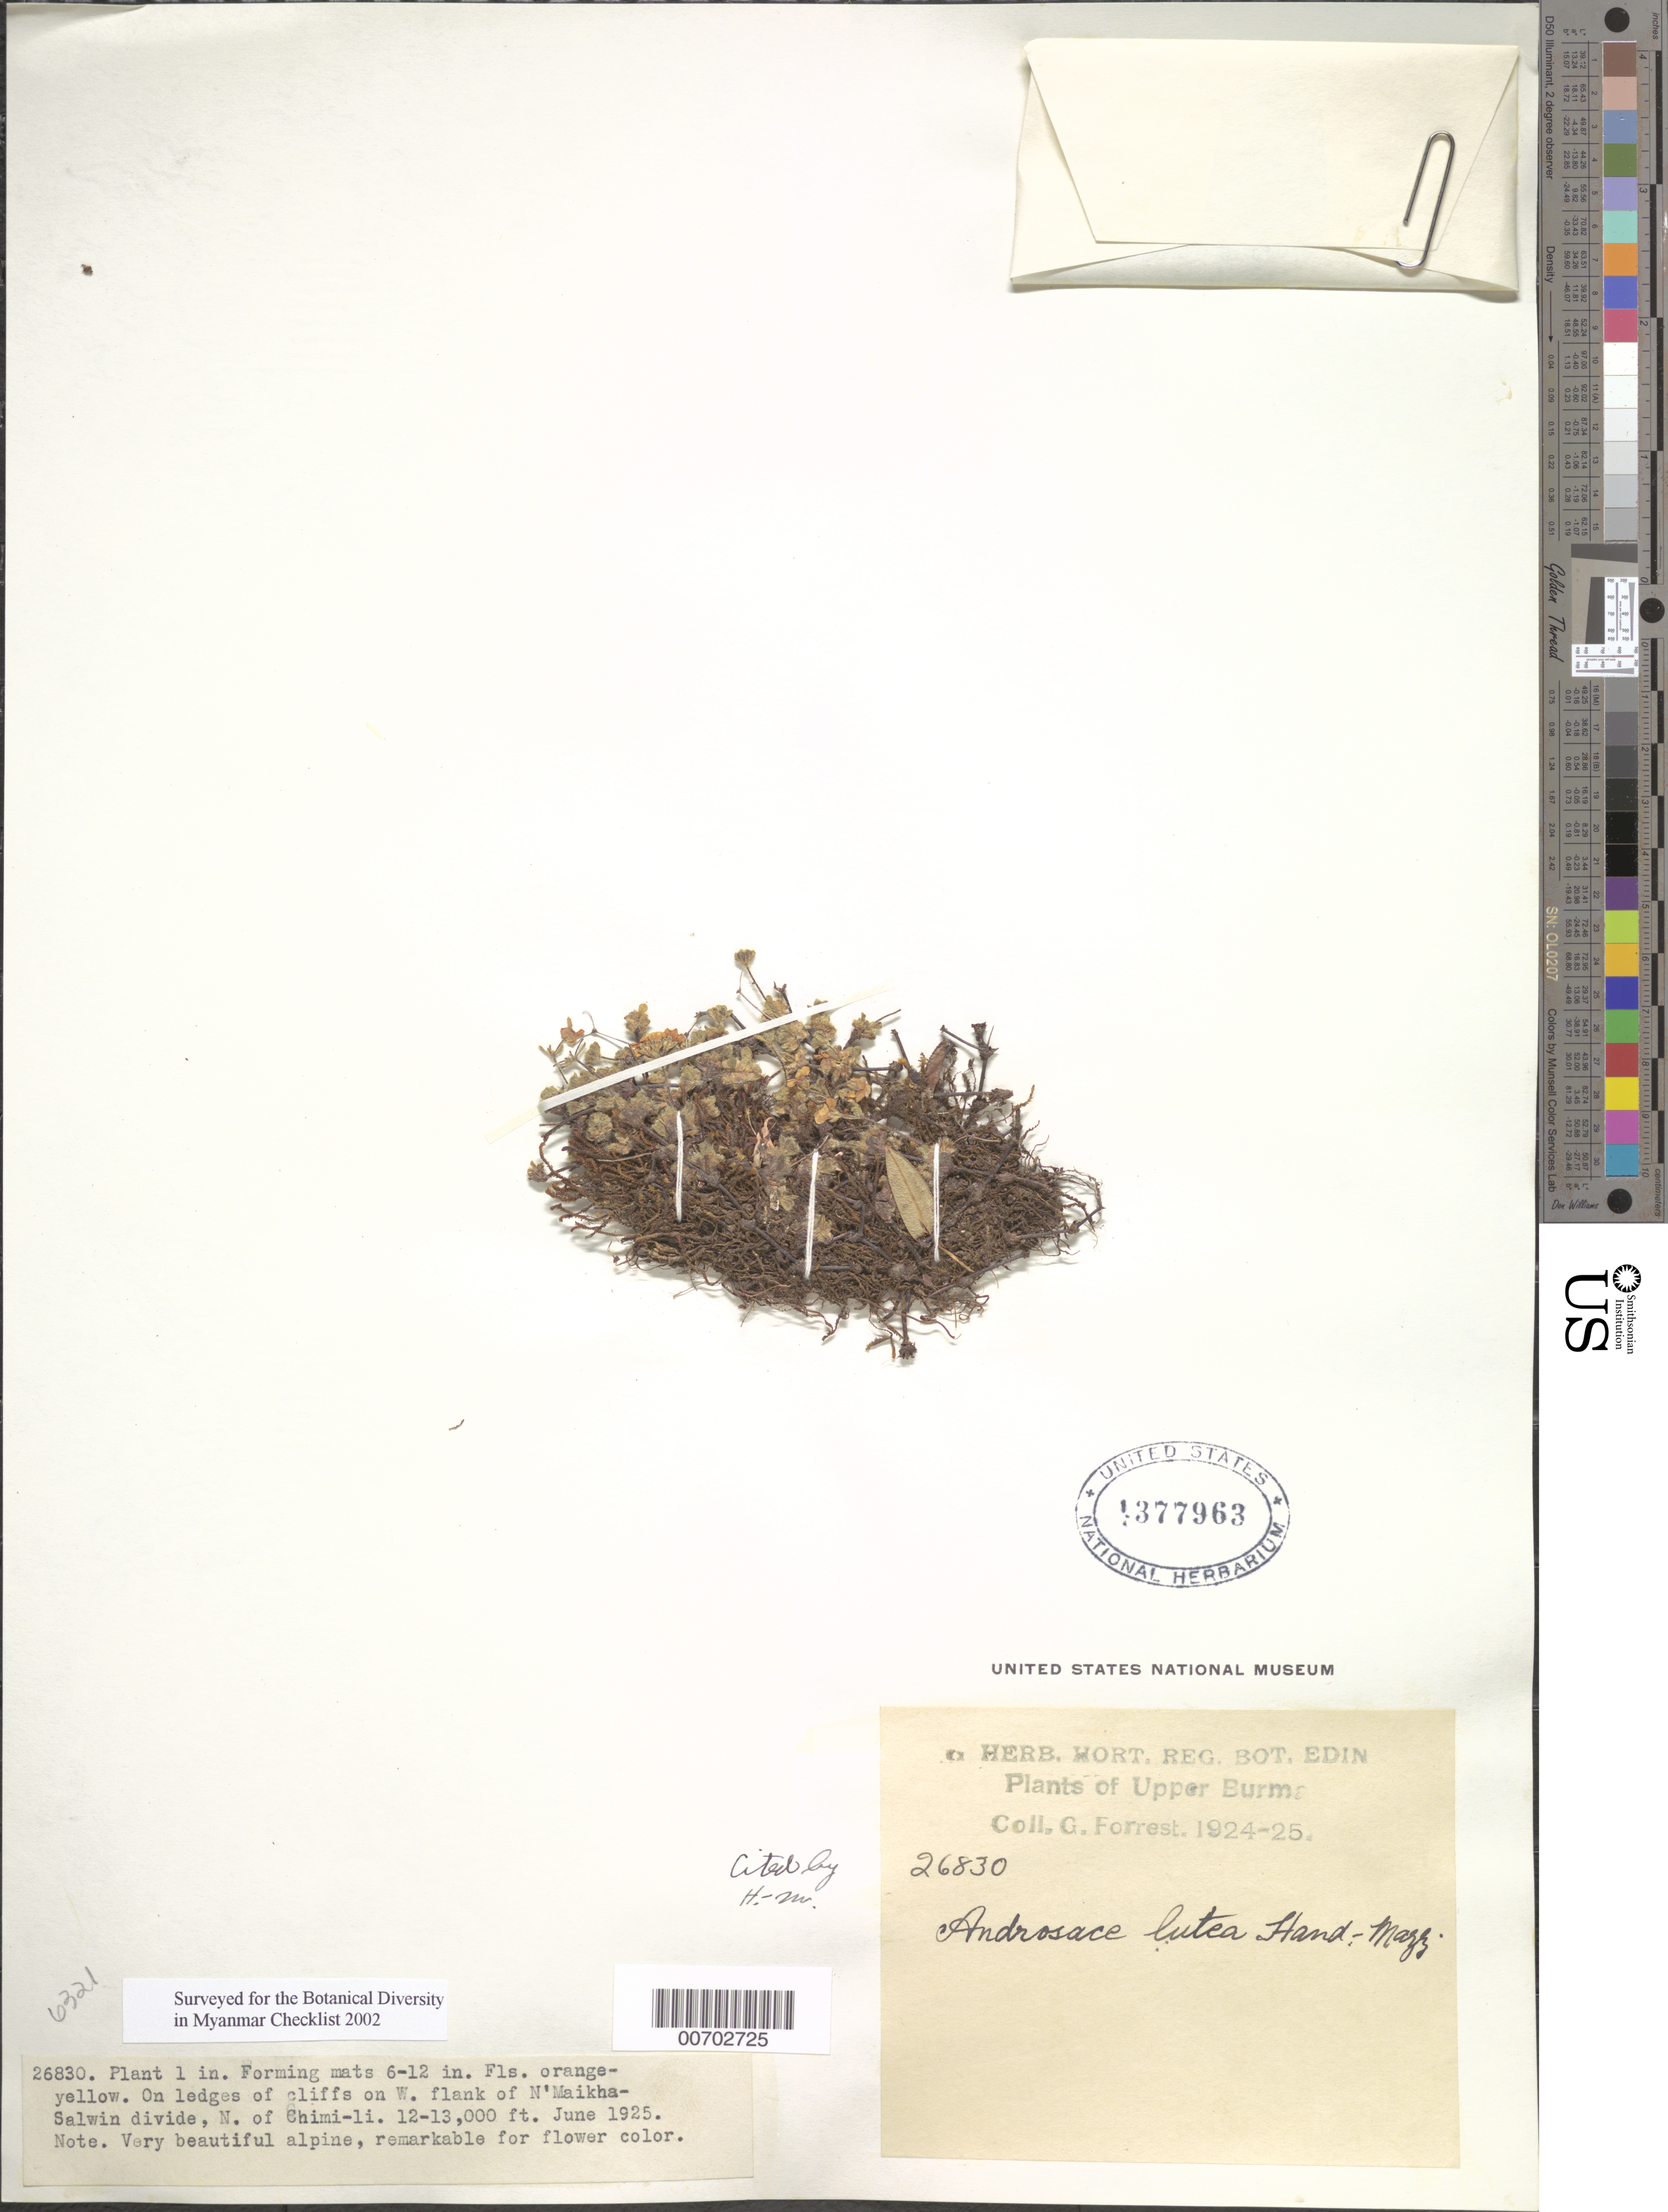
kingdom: Plantae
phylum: Tracheophyta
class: Magnoliopsida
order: Ericales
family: Primulaceae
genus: Androsace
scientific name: Androsace lutea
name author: Hand.-Mazz.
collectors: G. Forrest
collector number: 26830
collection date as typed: Jun 1925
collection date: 1925-06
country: Myanmar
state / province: Kachin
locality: N'Maikha-Salwin Divide, Chimi-li, W flank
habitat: On ledges of cliffs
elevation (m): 3658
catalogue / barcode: US 1377963